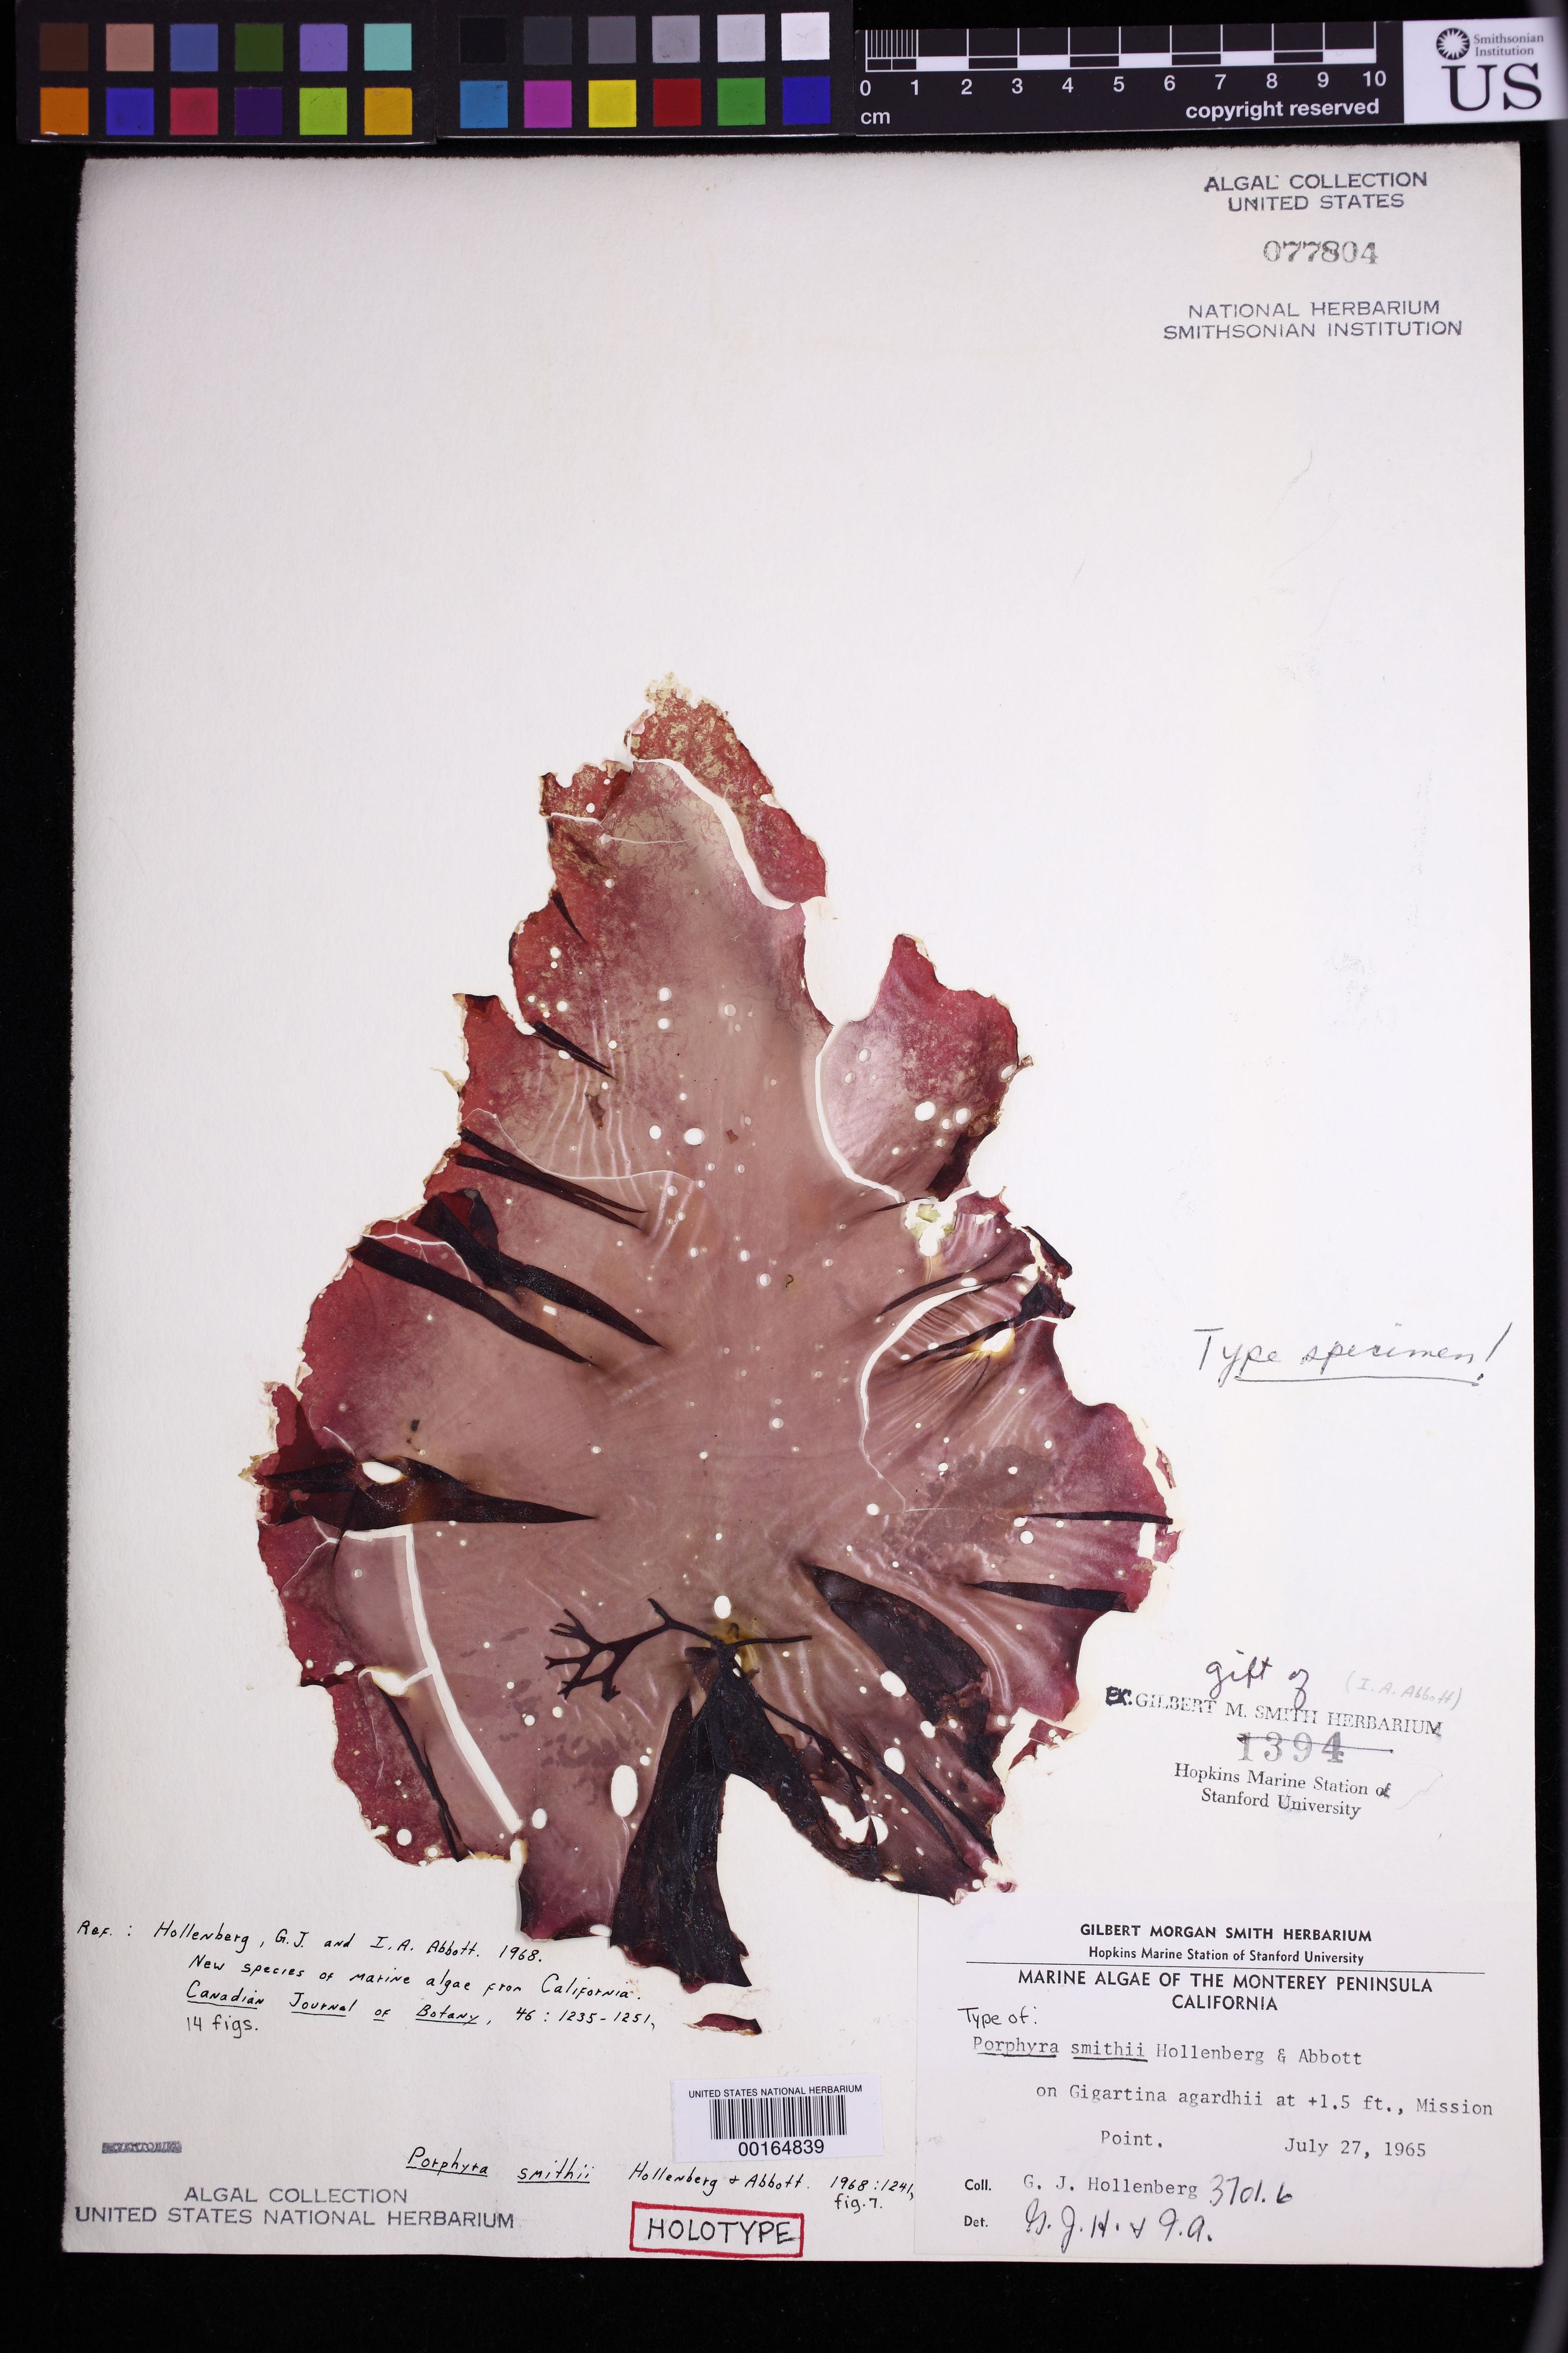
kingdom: Plantae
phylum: Rhodophyta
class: Bangiophyceae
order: Bangiales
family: Bangiaceae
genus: Porphyra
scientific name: Porphyra smithii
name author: Hollenb. & I.A. Abbott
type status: Holotype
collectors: G. Hollenberg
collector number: GJH 3701.6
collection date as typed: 27 Jul 1965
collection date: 1965-07-27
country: United States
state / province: California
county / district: Monterey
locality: Mission Point., Monterey Peninsula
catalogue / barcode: US 77804